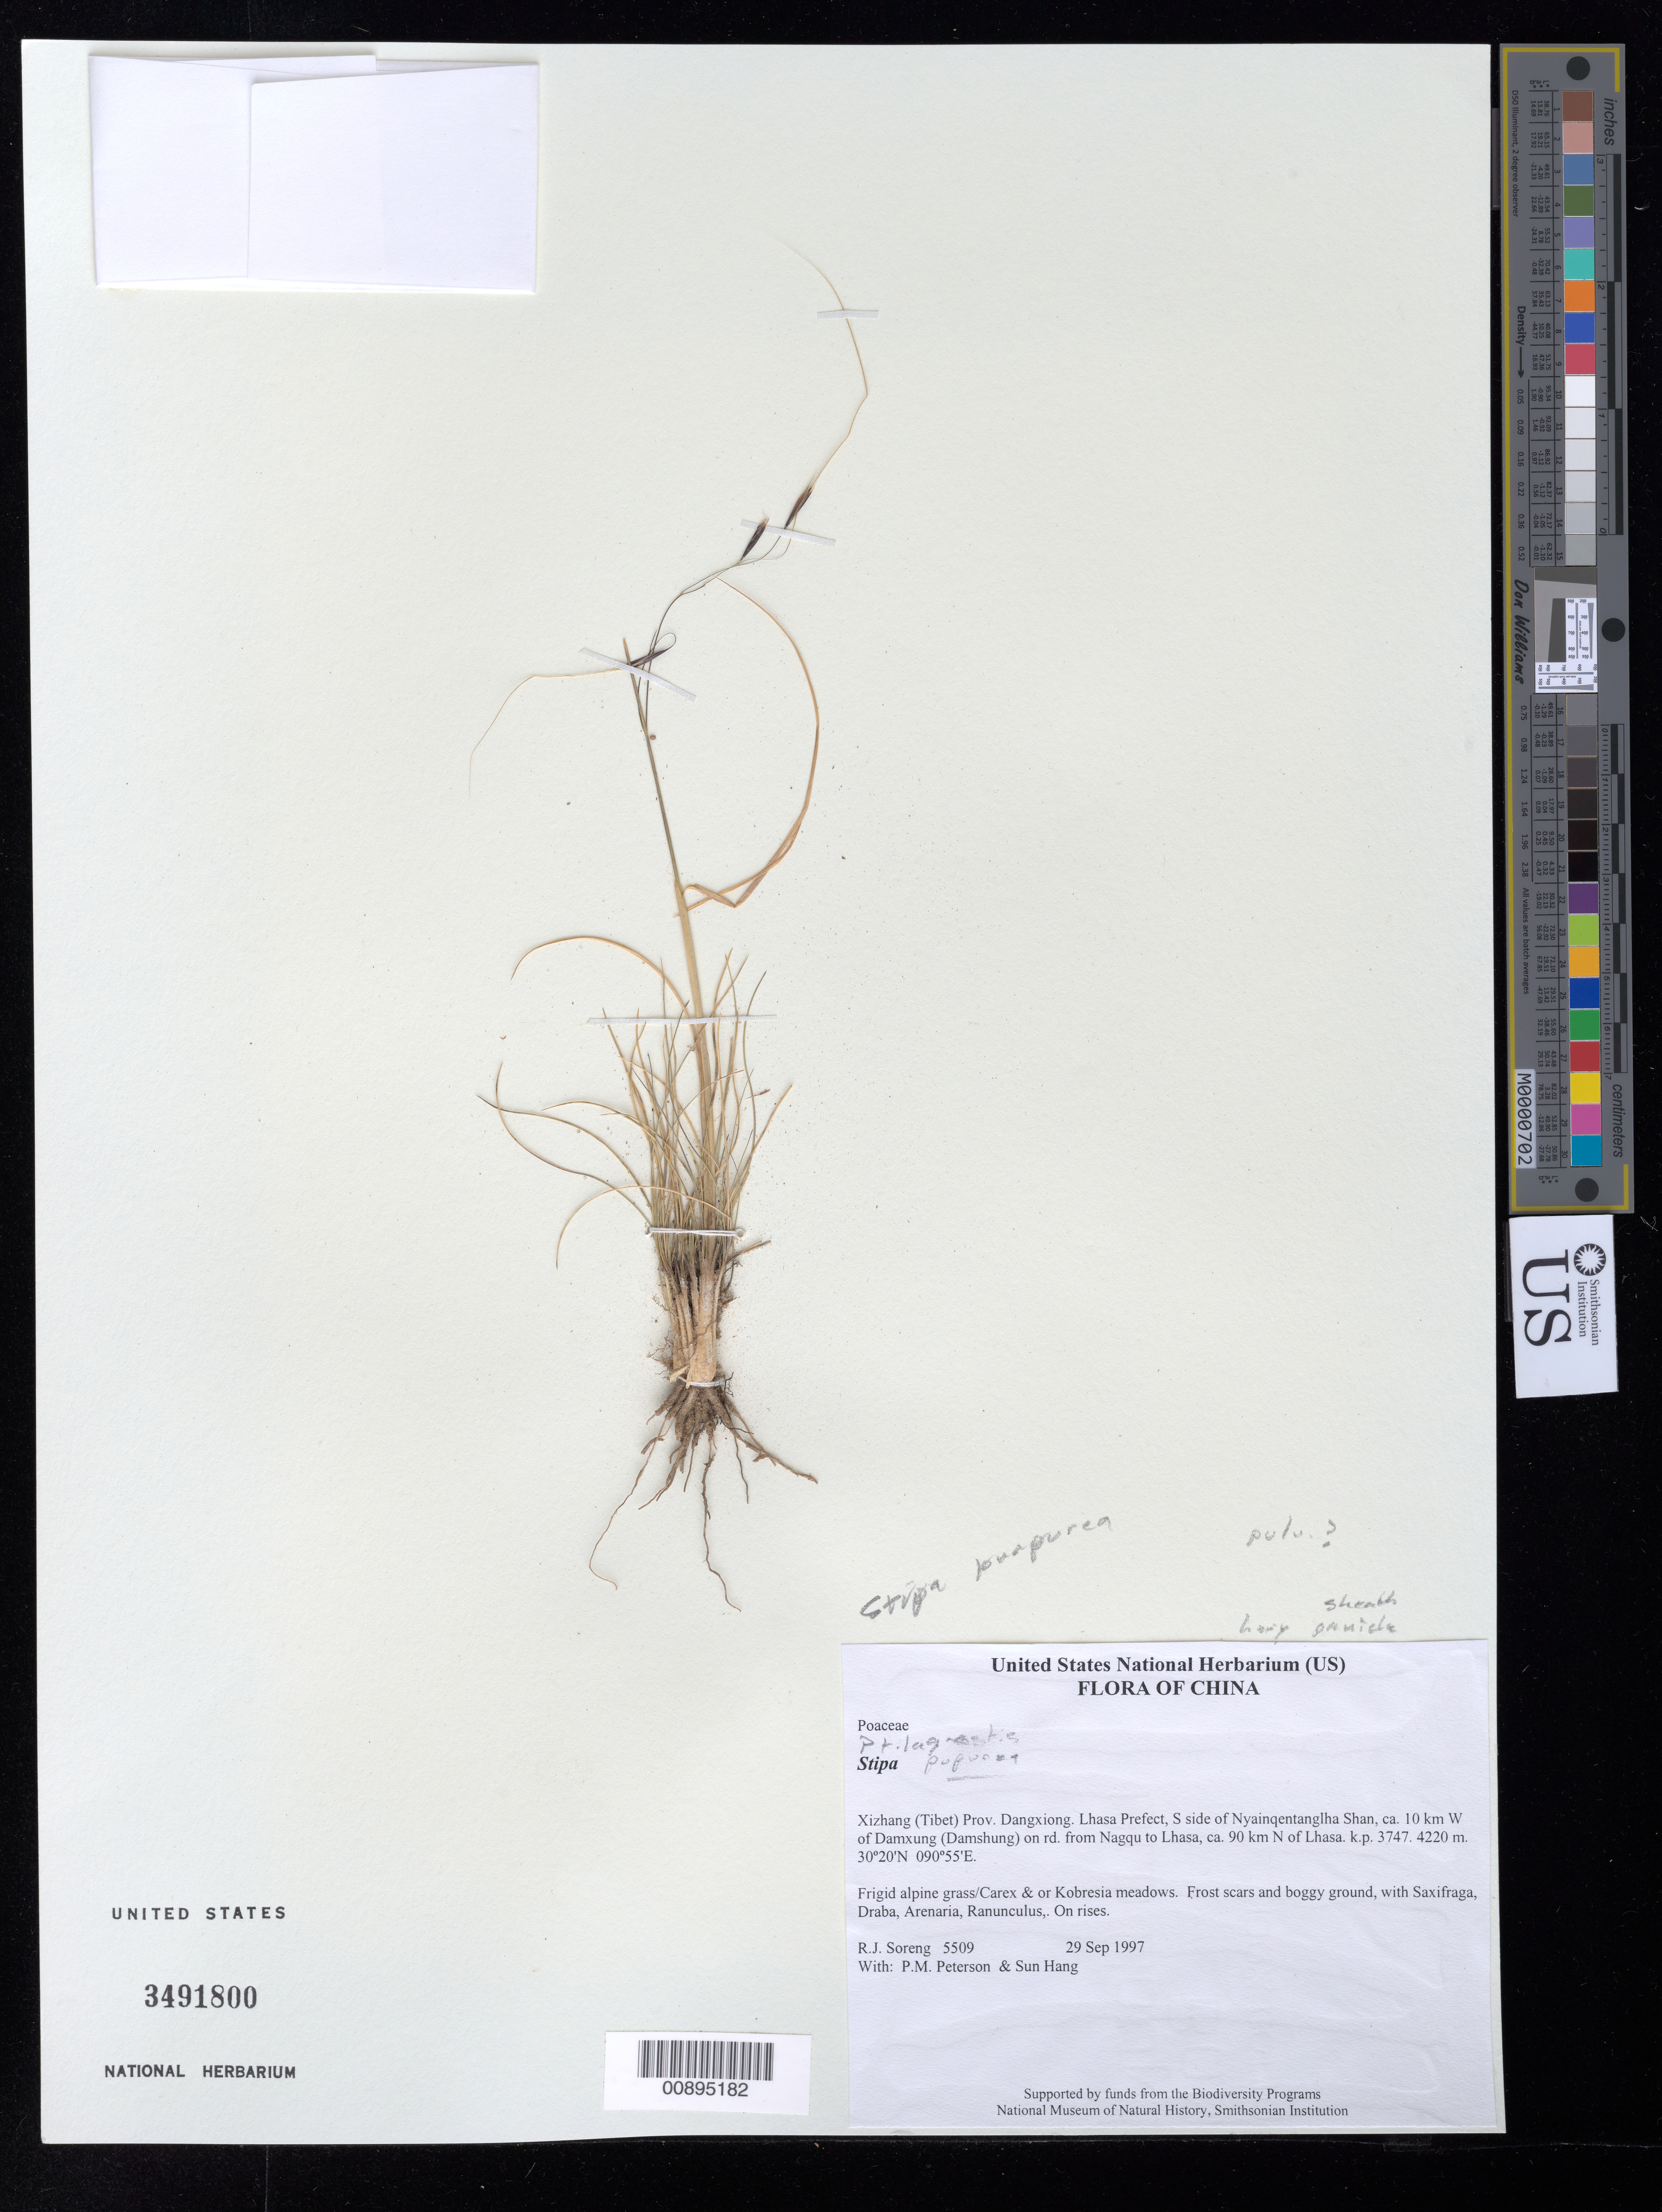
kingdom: Plantae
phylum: Tracheophyta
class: Liliopsida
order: Poales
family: Poaceae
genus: Stipa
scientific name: Stipa purpurea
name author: Griseb.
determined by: Soreng, Robert J., Research Associate (BOT), Smithsonian Institution - National Museum of Natural History (UNITED STATES)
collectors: R. J. Soreng, P. M. Peterson & Sun Hang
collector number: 5509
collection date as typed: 29 Sep 1997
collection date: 1997-09-29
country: China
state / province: Xizang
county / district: Dangxiong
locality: Lhasa Prefect, S side of Nyainqentanglha Shan, ca. 10 km W of Damxung (Damshung) on rd. from Nagqu to Lhasa, ca. 90 km N of Lhasa. k.p. 3747.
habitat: Frigid alpine grass/Carex & or Kobresia meadows. Frost scars and boggy ground, with Saxifraga, Draba, Arenaria, Ranunculus,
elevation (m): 4220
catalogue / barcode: US 3491800